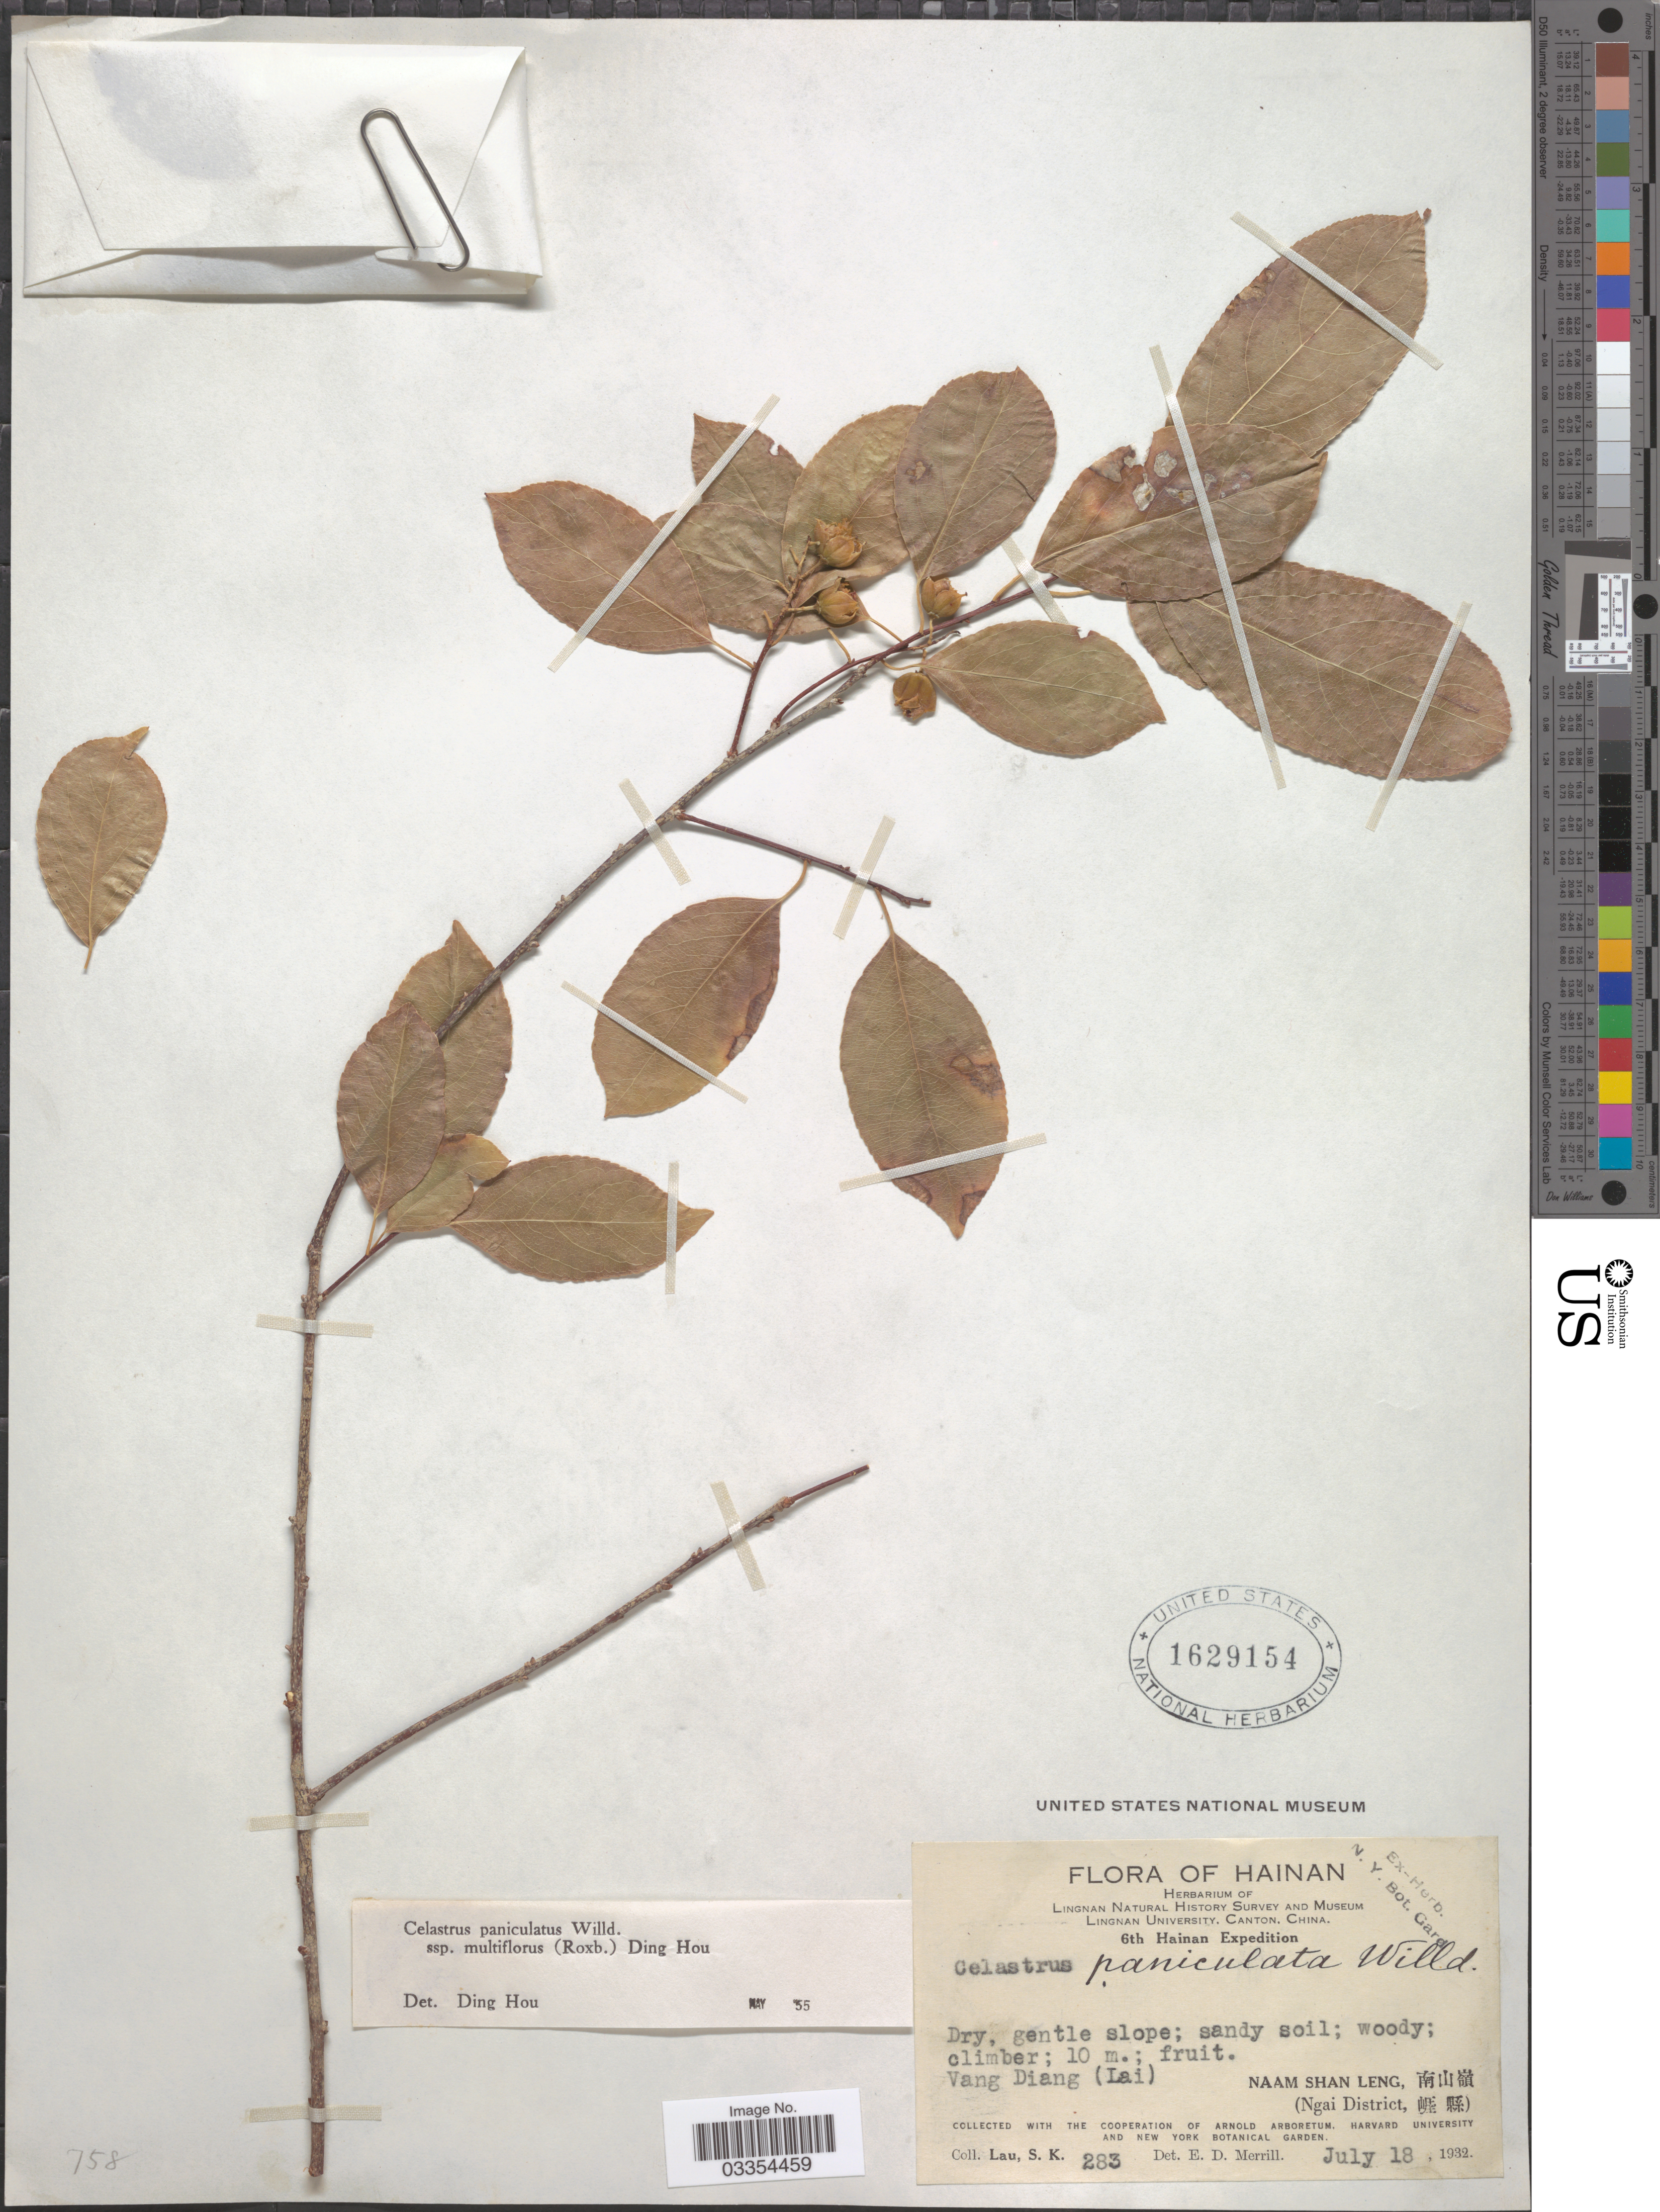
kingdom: Plantae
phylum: Tracheophyta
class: Magnoliopsida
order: Celastrales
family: Celastraceae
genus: Celastrus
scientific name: Celastrus paniculatus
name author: Willd.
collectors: S. K. Lau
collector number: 283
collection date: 1932-07-18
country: China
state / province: Hainan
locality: Vang Diang (LaNaam Shan Leng (Ngai District.)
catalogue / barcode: US 1629154